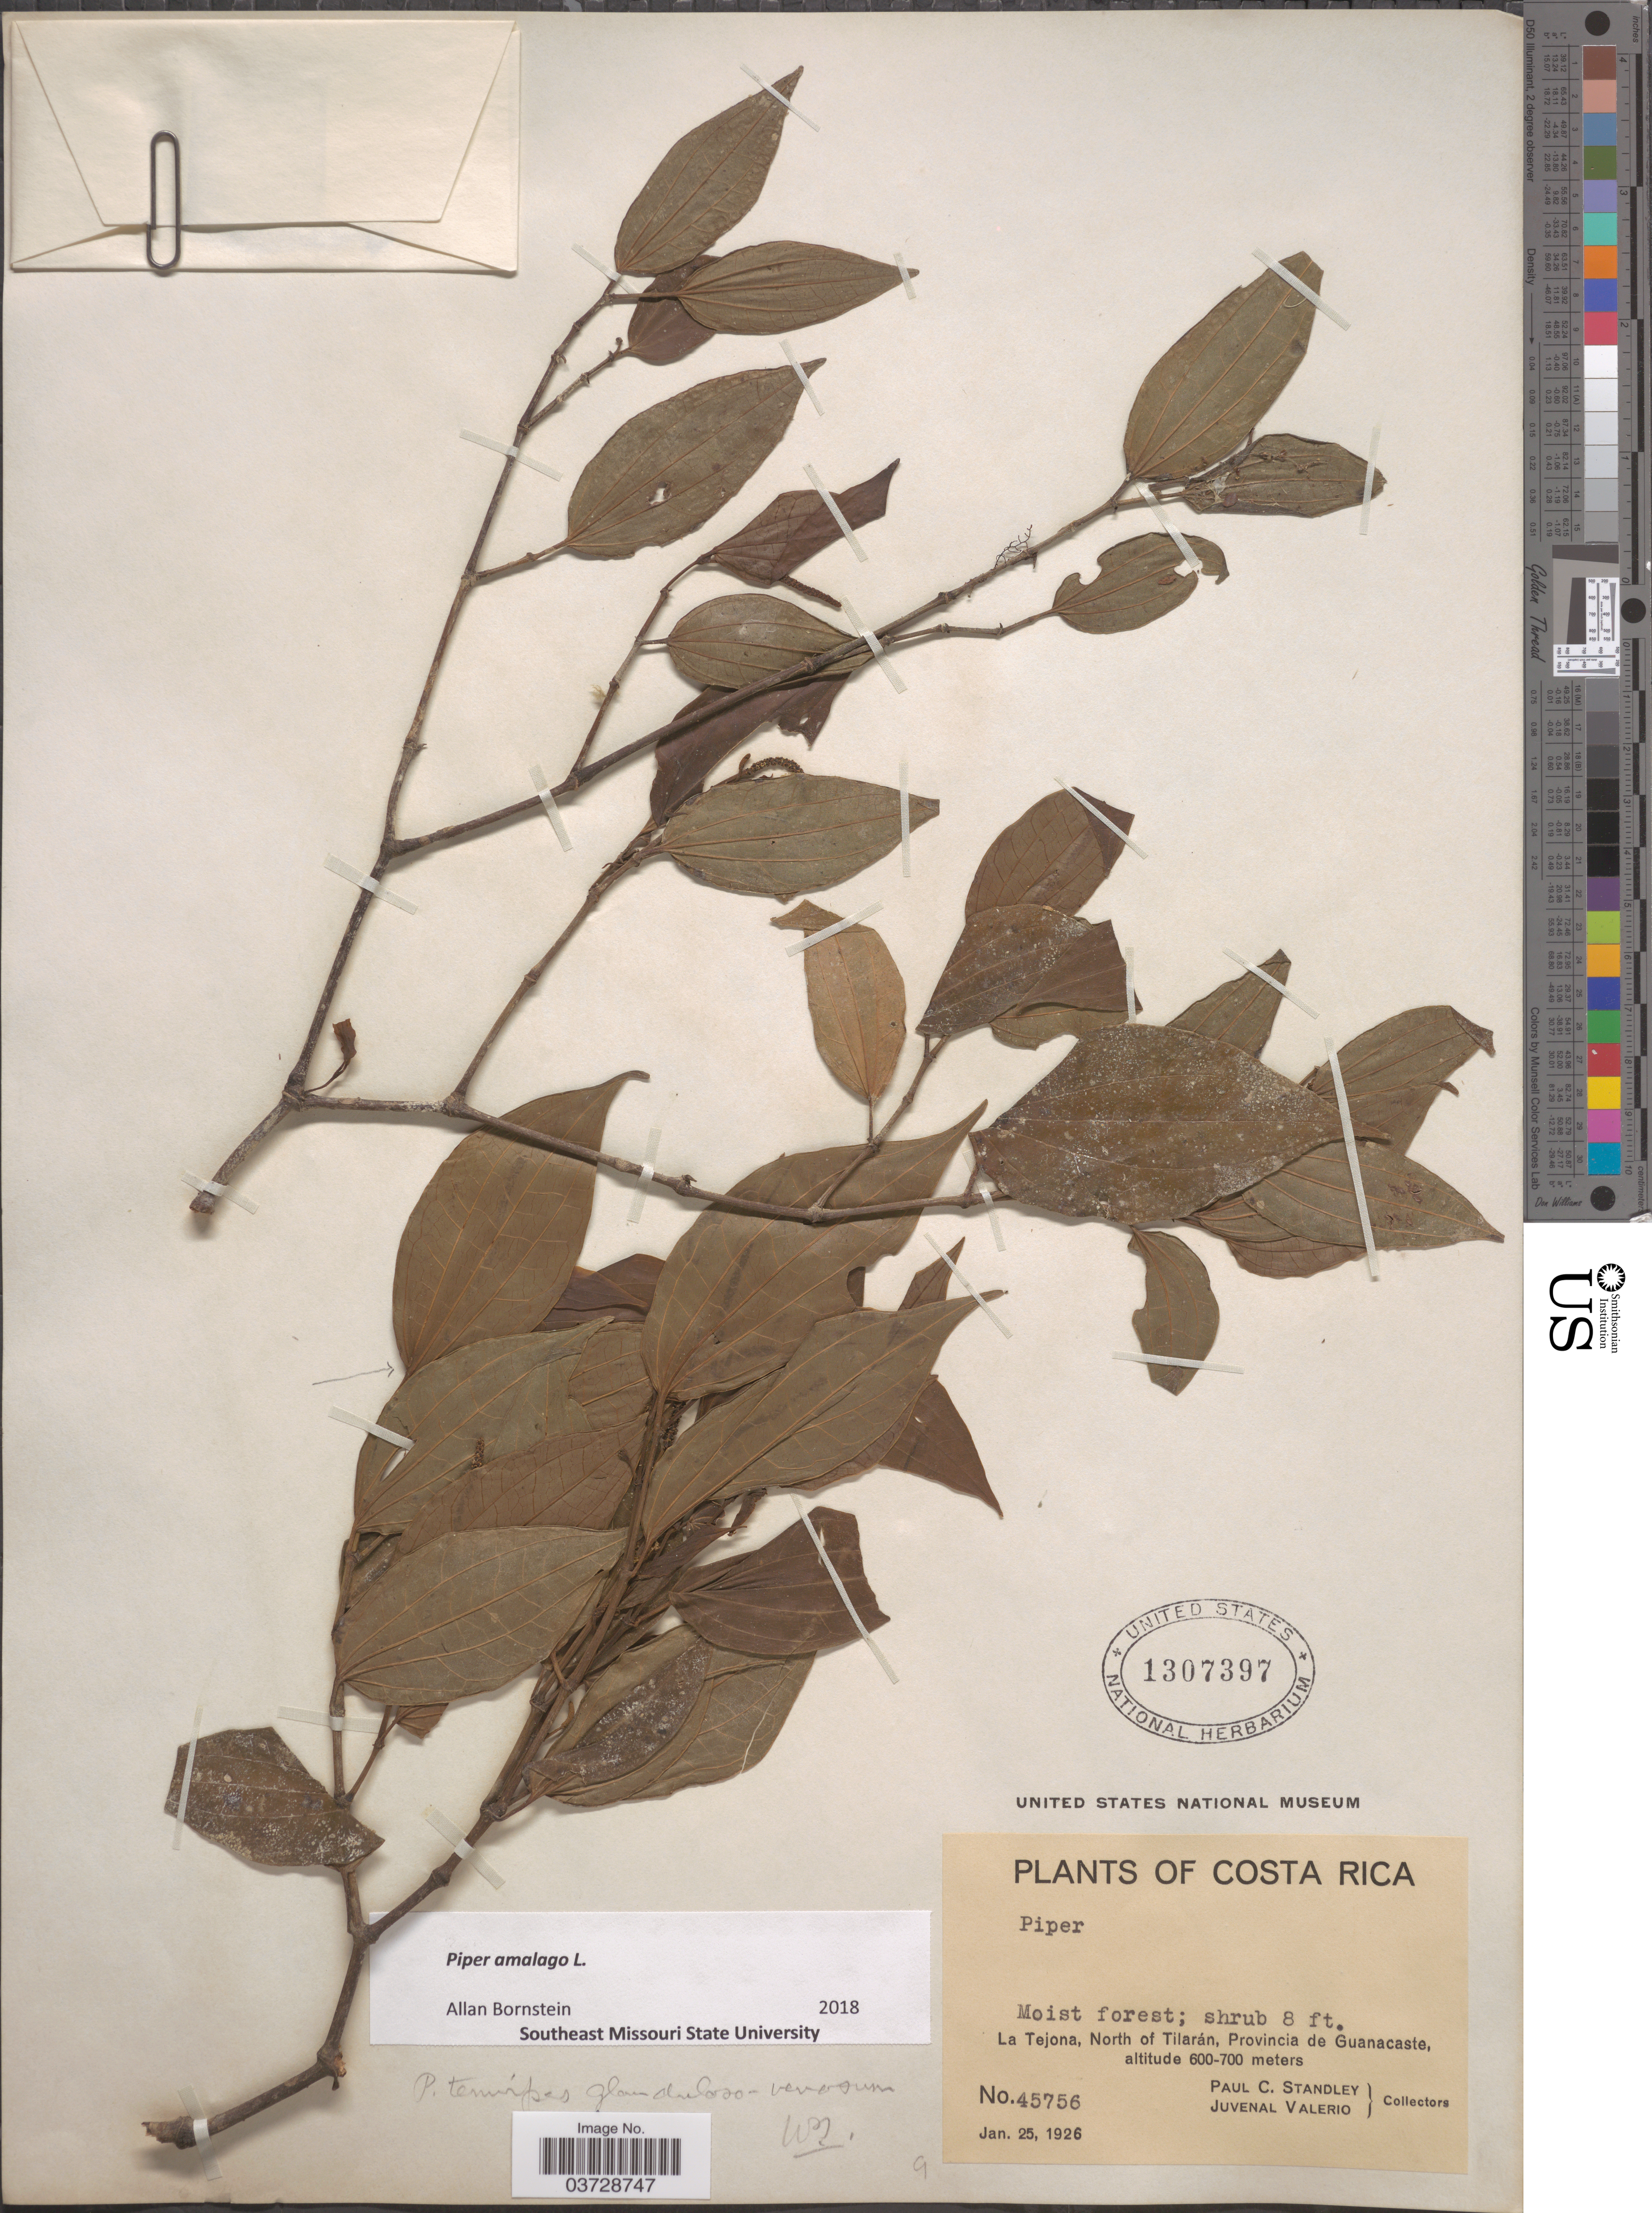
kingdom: Plantae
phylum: Tracheophyta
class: Magnoliopsida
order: Piperales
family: Piperaceae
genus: Piper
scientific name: Piper amalago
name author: L.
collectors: P. C. Standley & J. Valerio R.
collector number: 45756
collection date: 1926-01-25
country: Costa Rica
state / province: Guanacaste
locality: La Tejona, North of Tilarán.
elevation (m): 600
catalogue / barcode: US 1307397